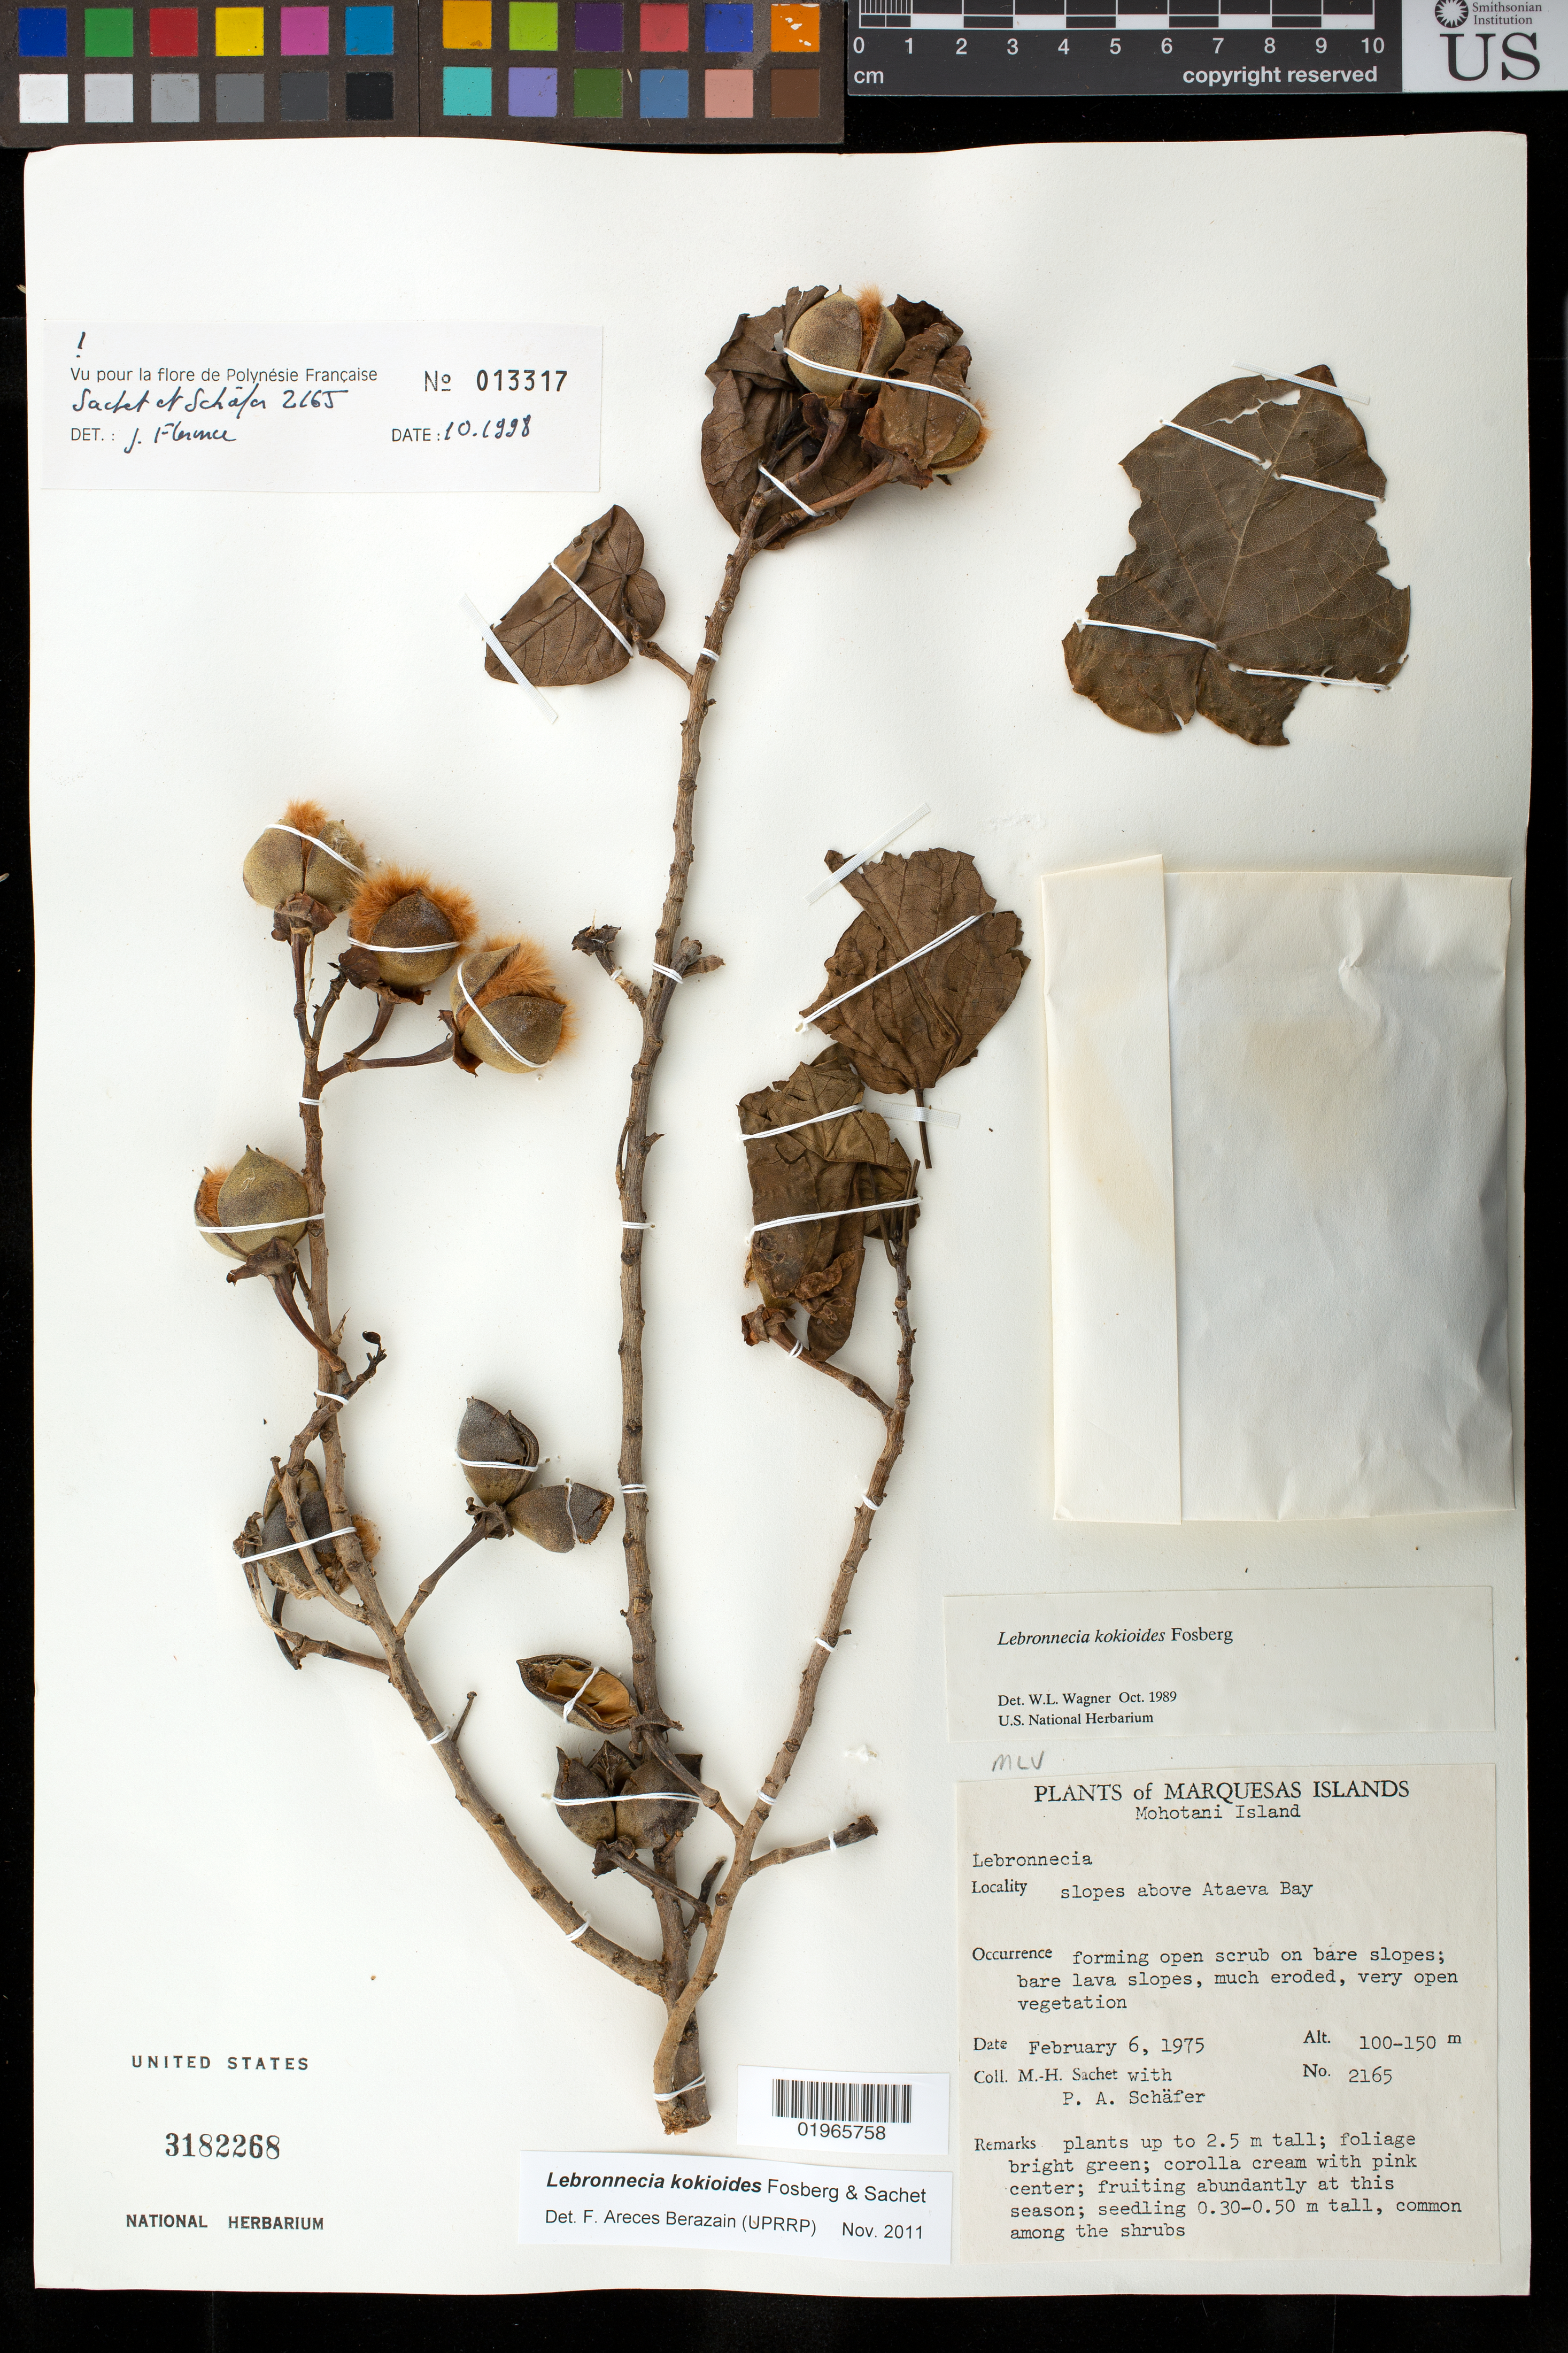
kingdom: Plantae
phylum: Tracheophyta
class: Magnoliopsida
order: Malvales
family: Malvaceae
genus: Lebronnecia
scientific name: Lebronnecia kokioides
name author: Fosberg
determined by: Areces Berazaín, F.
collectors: M.-H. Sachet & P. A. Schäfer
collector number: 2165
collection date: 1975-02-06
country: French Polynesia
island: Mohotani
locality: Slopes above Ataeva Bay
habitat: Forming open scrub on bare lava slopes, much eroded, very open vegetation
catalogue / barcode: US 3182268